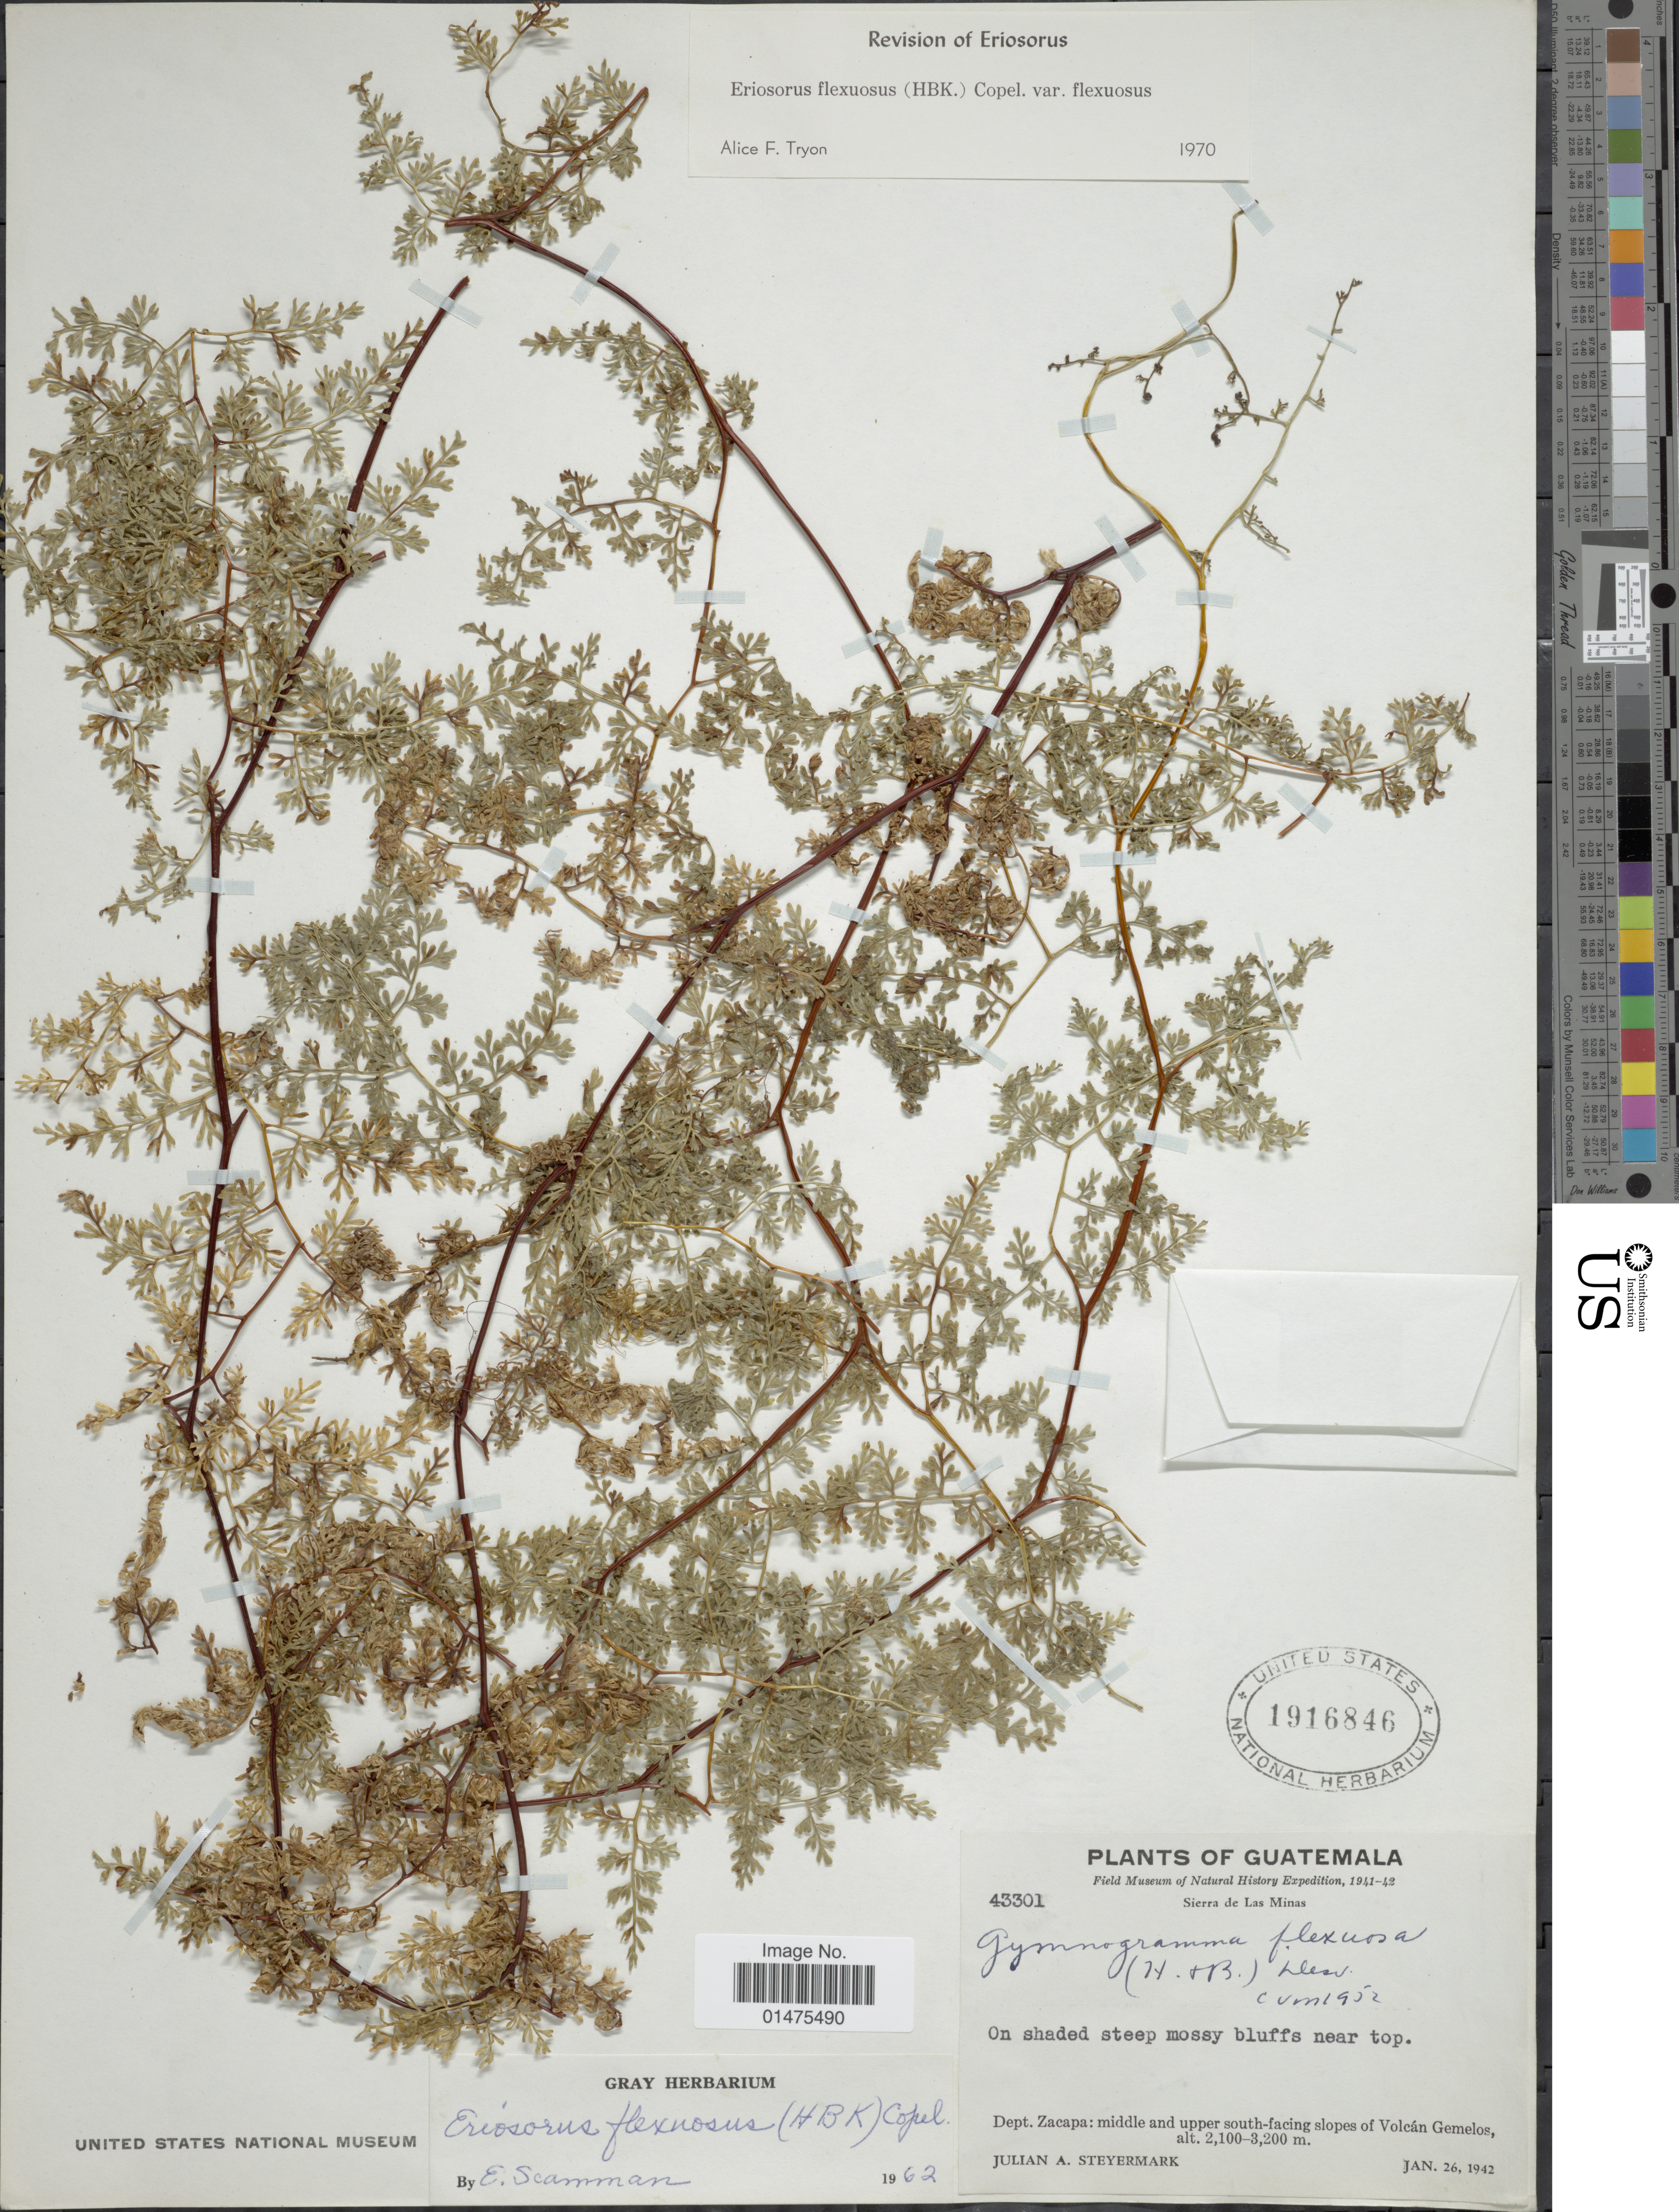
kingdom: Plantae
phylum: Tracheophyta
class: Polypodiopsida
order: Polypodiales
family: Pteridaceae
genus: Jamesonia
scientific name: Jamesonia flexuosa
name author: (Humb. & Bonpl.) Christenh.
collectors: J. Steyermark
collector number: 43301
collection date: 1942-01-26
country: Guatemala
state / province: Zacapa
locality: Dept. Zacapa: middle and upper south-facing slopes of Volcán Gemelos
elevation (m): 2100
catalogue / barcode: US 1916846